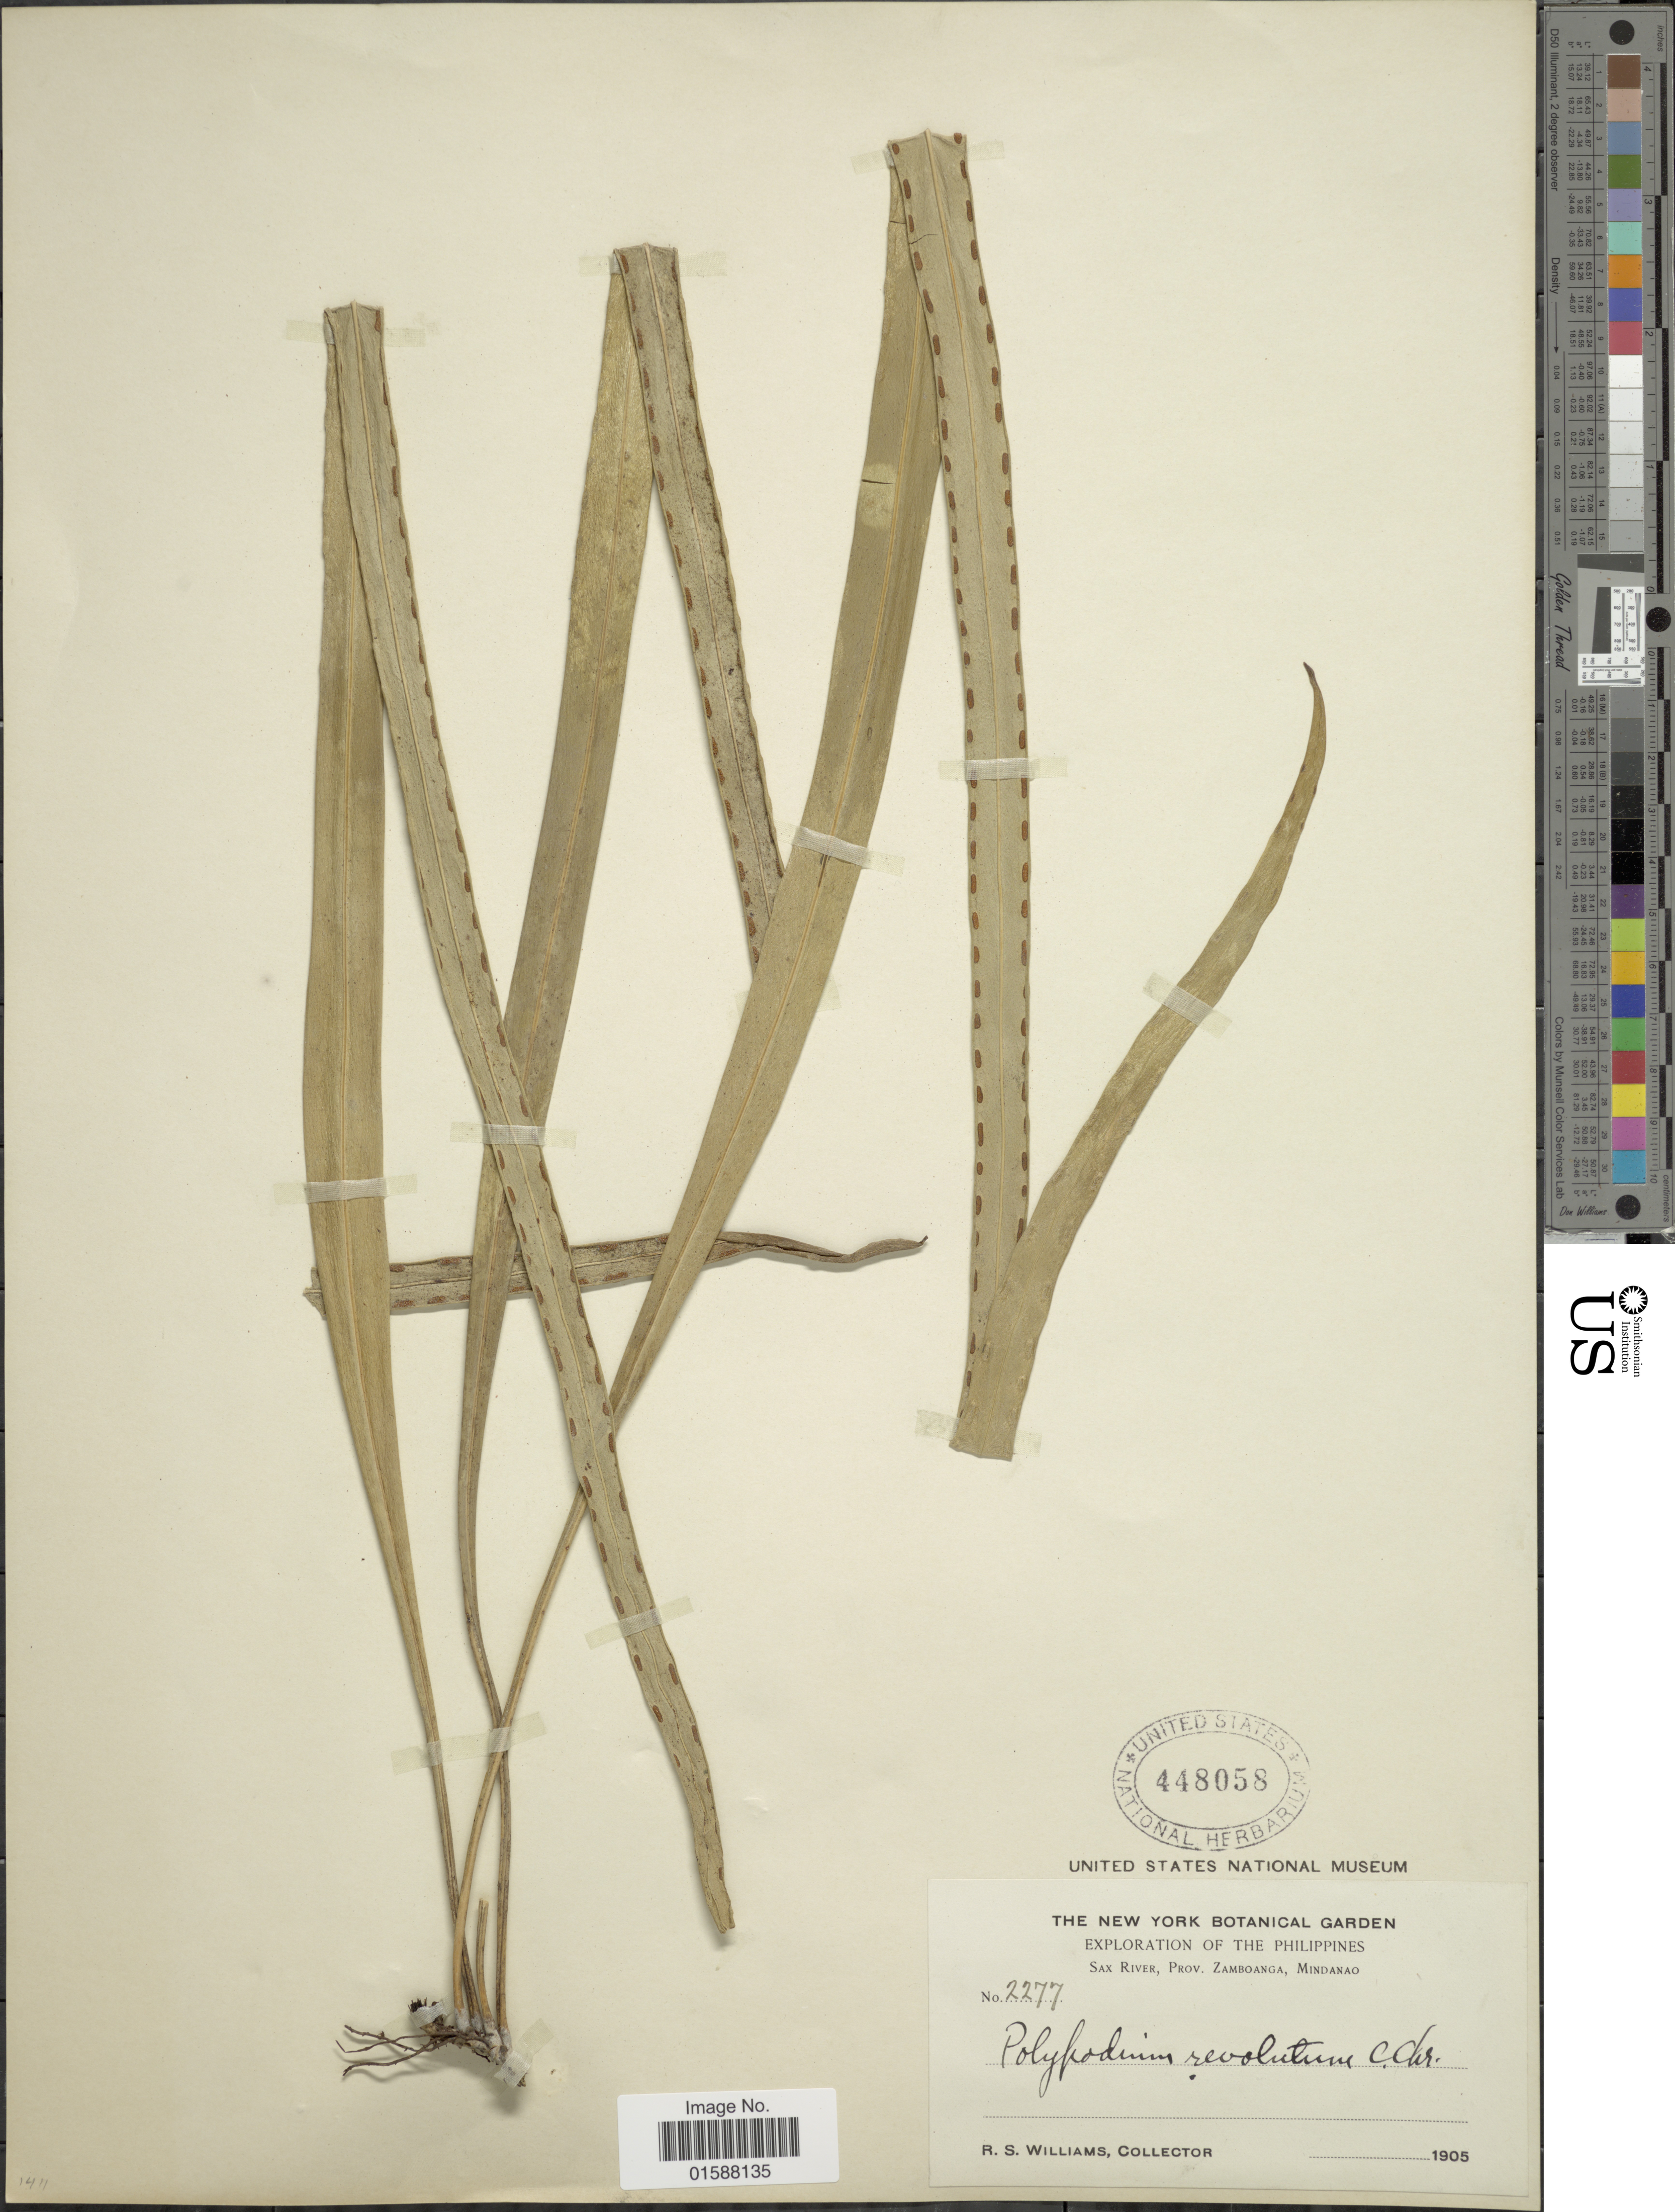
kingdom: Plantae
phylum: Tracheophyta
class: Polypodiopsida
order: Polypodiales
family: Polypodiaceae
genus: Lepisorus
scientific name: Lepisorus longifolius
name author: (Blume) Holttum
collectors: R. S. Williams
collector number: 2277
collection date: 1905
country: Philippines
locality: Sax river, Prov. Zamboanga, Mindanao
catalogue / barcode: US 448058